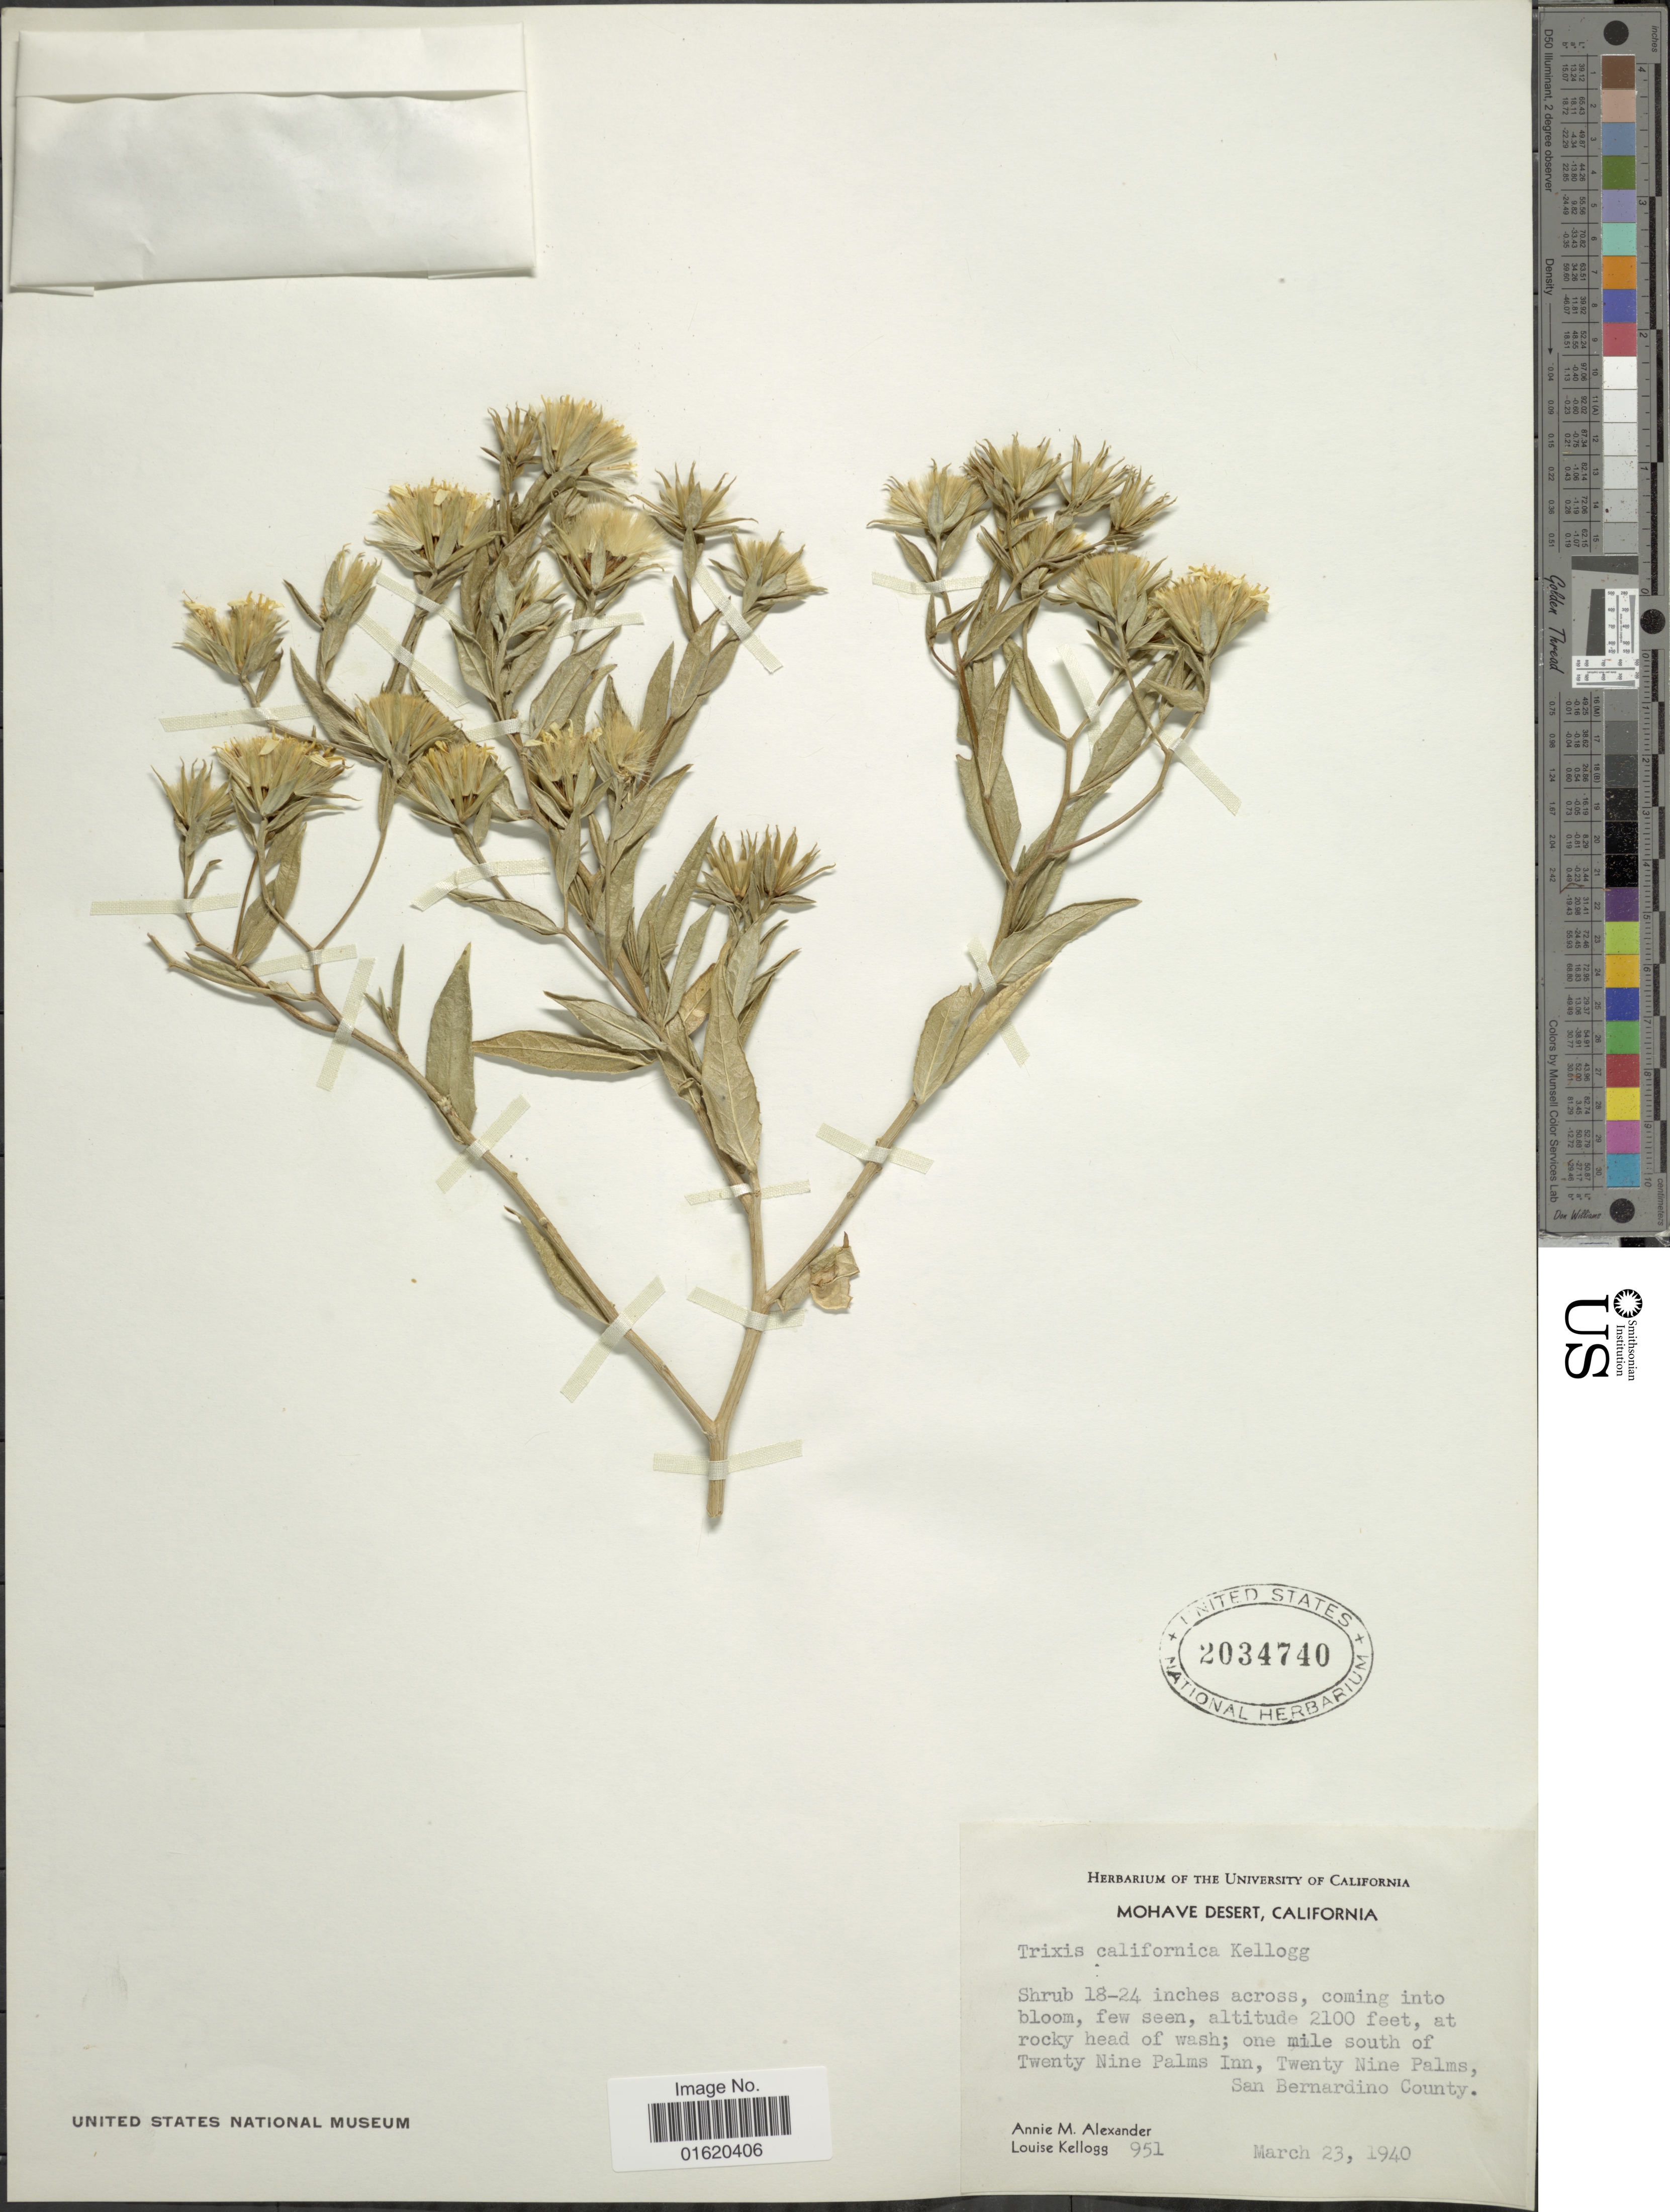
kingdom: Plantae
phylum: Tracheophyta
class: Magnoliopsida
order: Asterales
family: Asteraceae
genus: Trixis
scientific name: Trixis californica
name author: Kellogg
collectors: A. M. Alexander & L. Kellogg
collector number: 951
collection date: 1940-03-23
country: United States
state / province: California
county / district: San Bernardino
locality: Mohave Desert, one mile south of Twenty Nine Palms Inn, Twenty Nine Palms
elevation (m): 640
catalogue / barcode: US 2034740